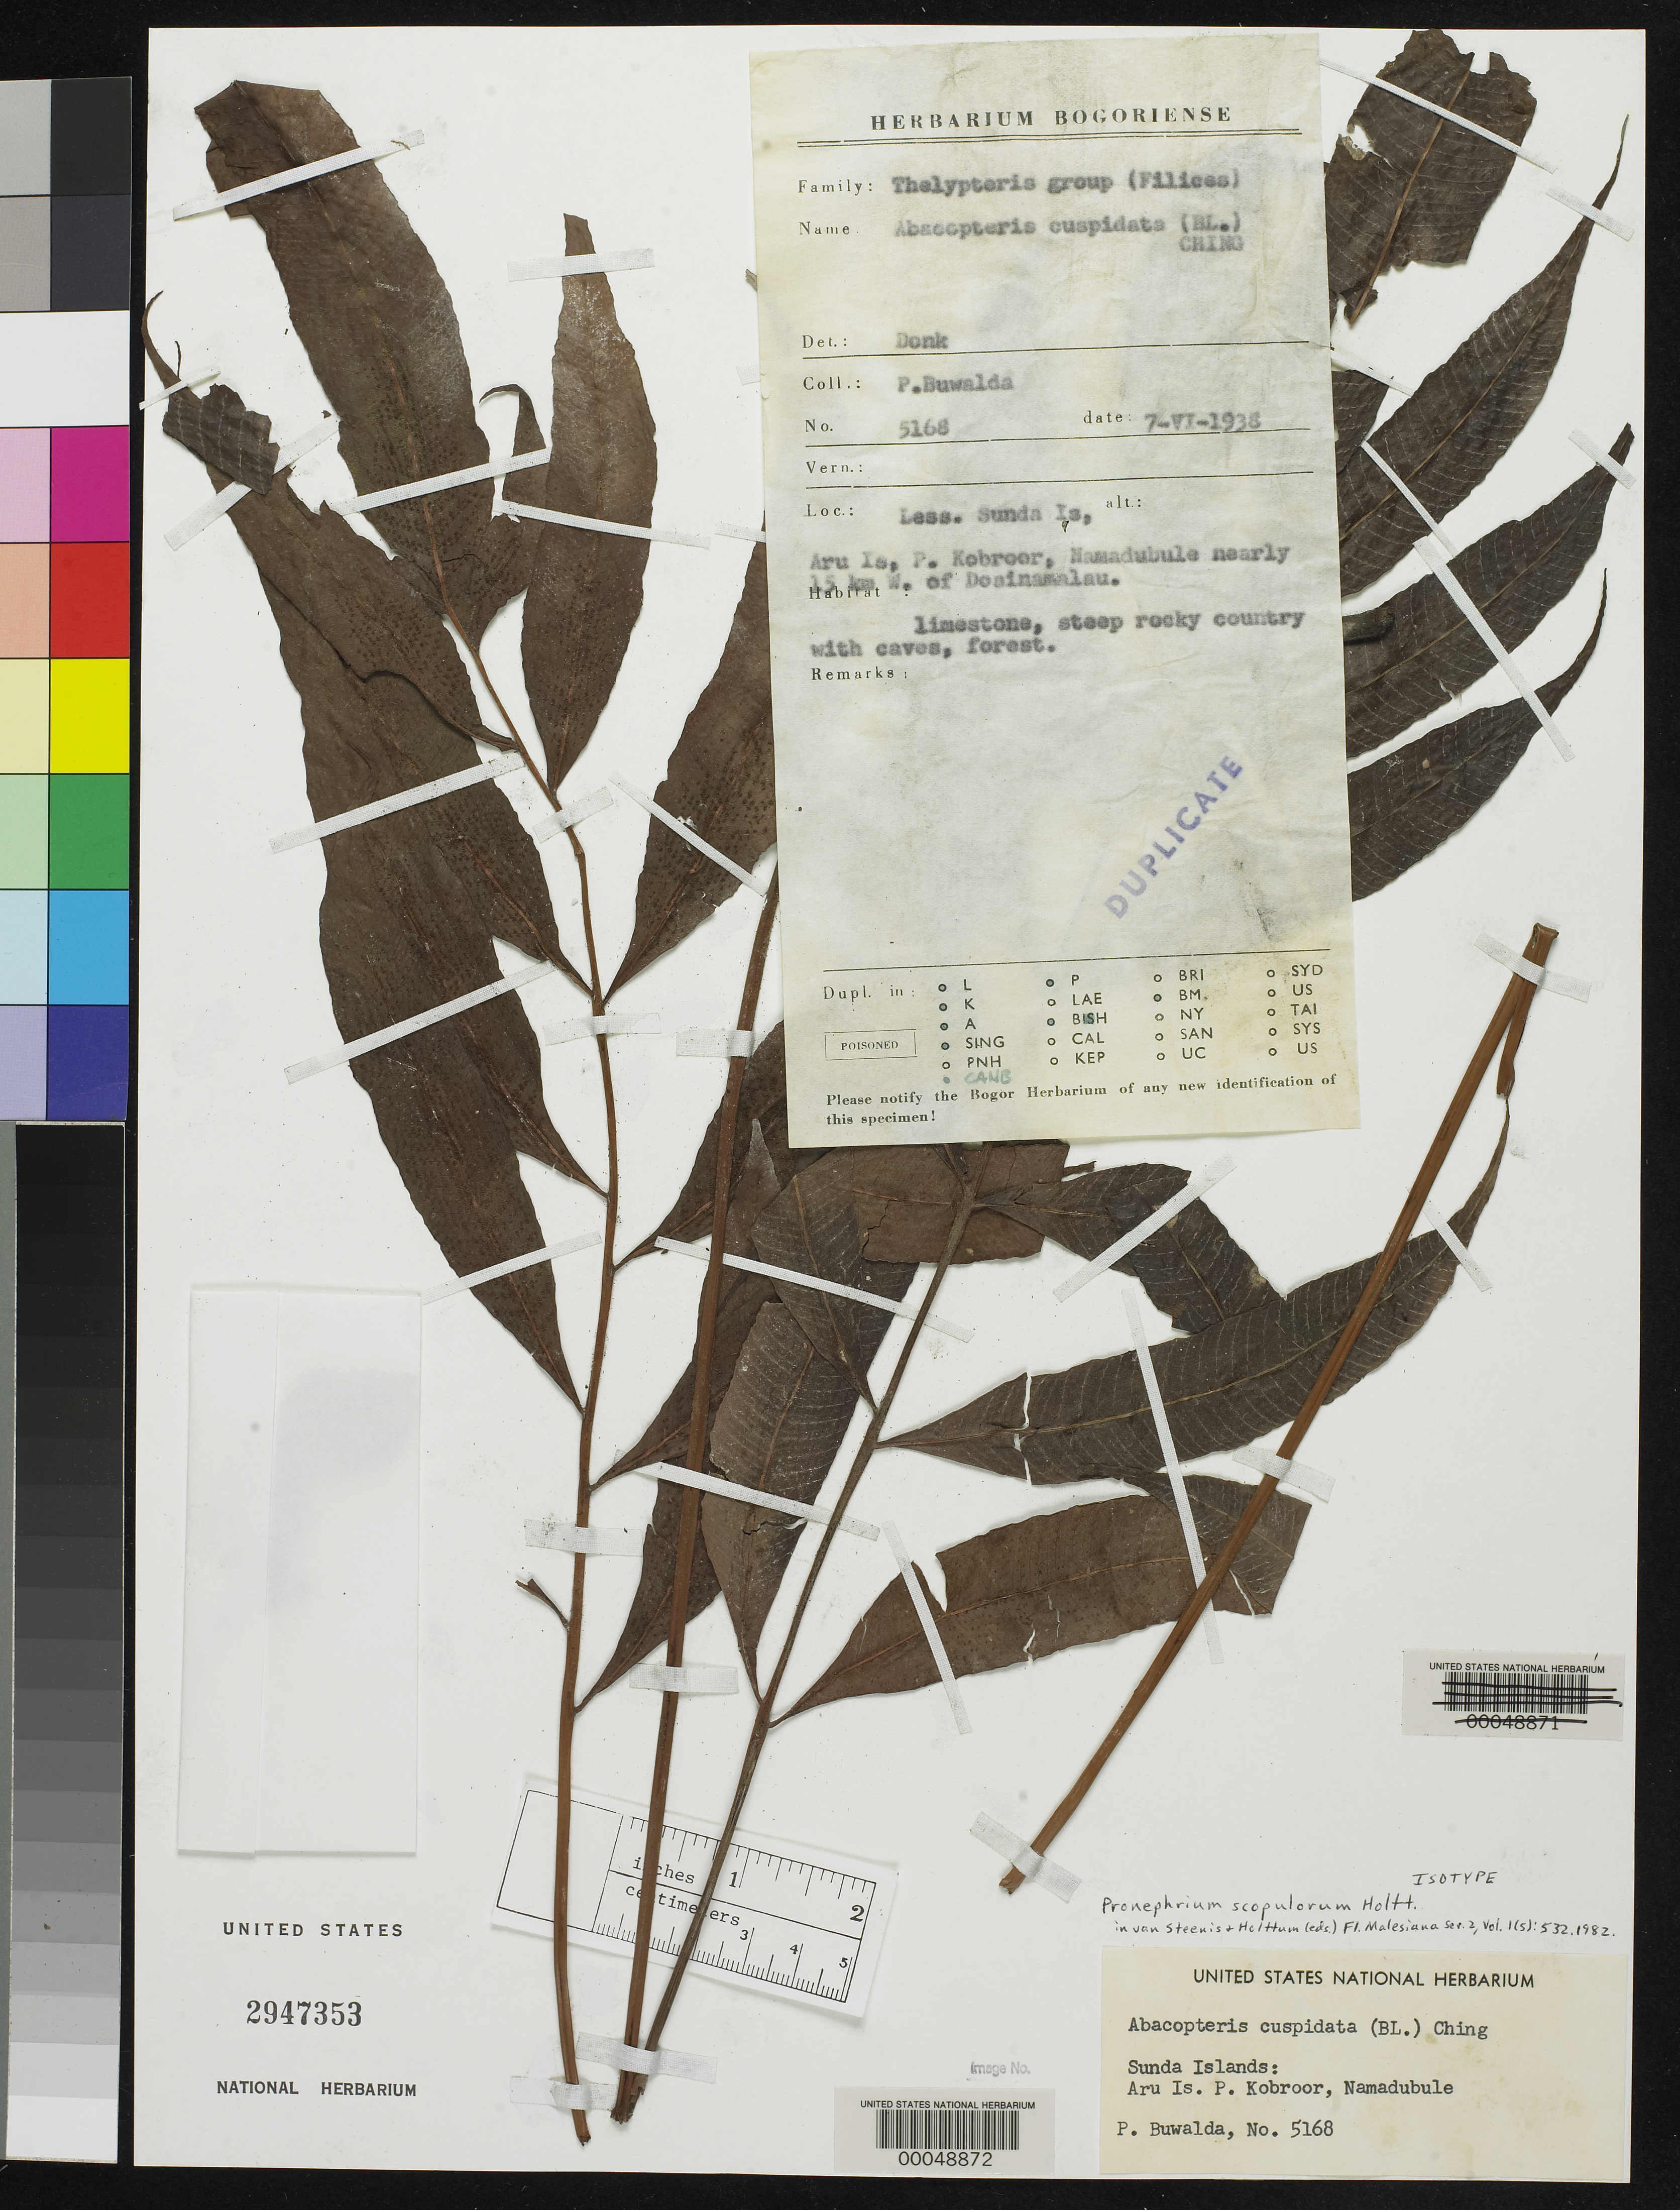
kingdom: Plantae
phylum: Tracheophyta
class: Polypodiopsida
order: Polypodiales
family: Thelypteridaceae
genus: Pronephrium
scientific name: Pronephrium scopulorum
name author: Holttum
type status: Isotype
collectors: P. Buwalda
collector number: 5168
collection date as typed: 07 Jun 1938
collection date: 1938-06-07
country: Indonesia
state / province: Maluku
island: Aru Island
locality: P. Kobroor, Namadubule.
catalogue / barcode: US 2947353